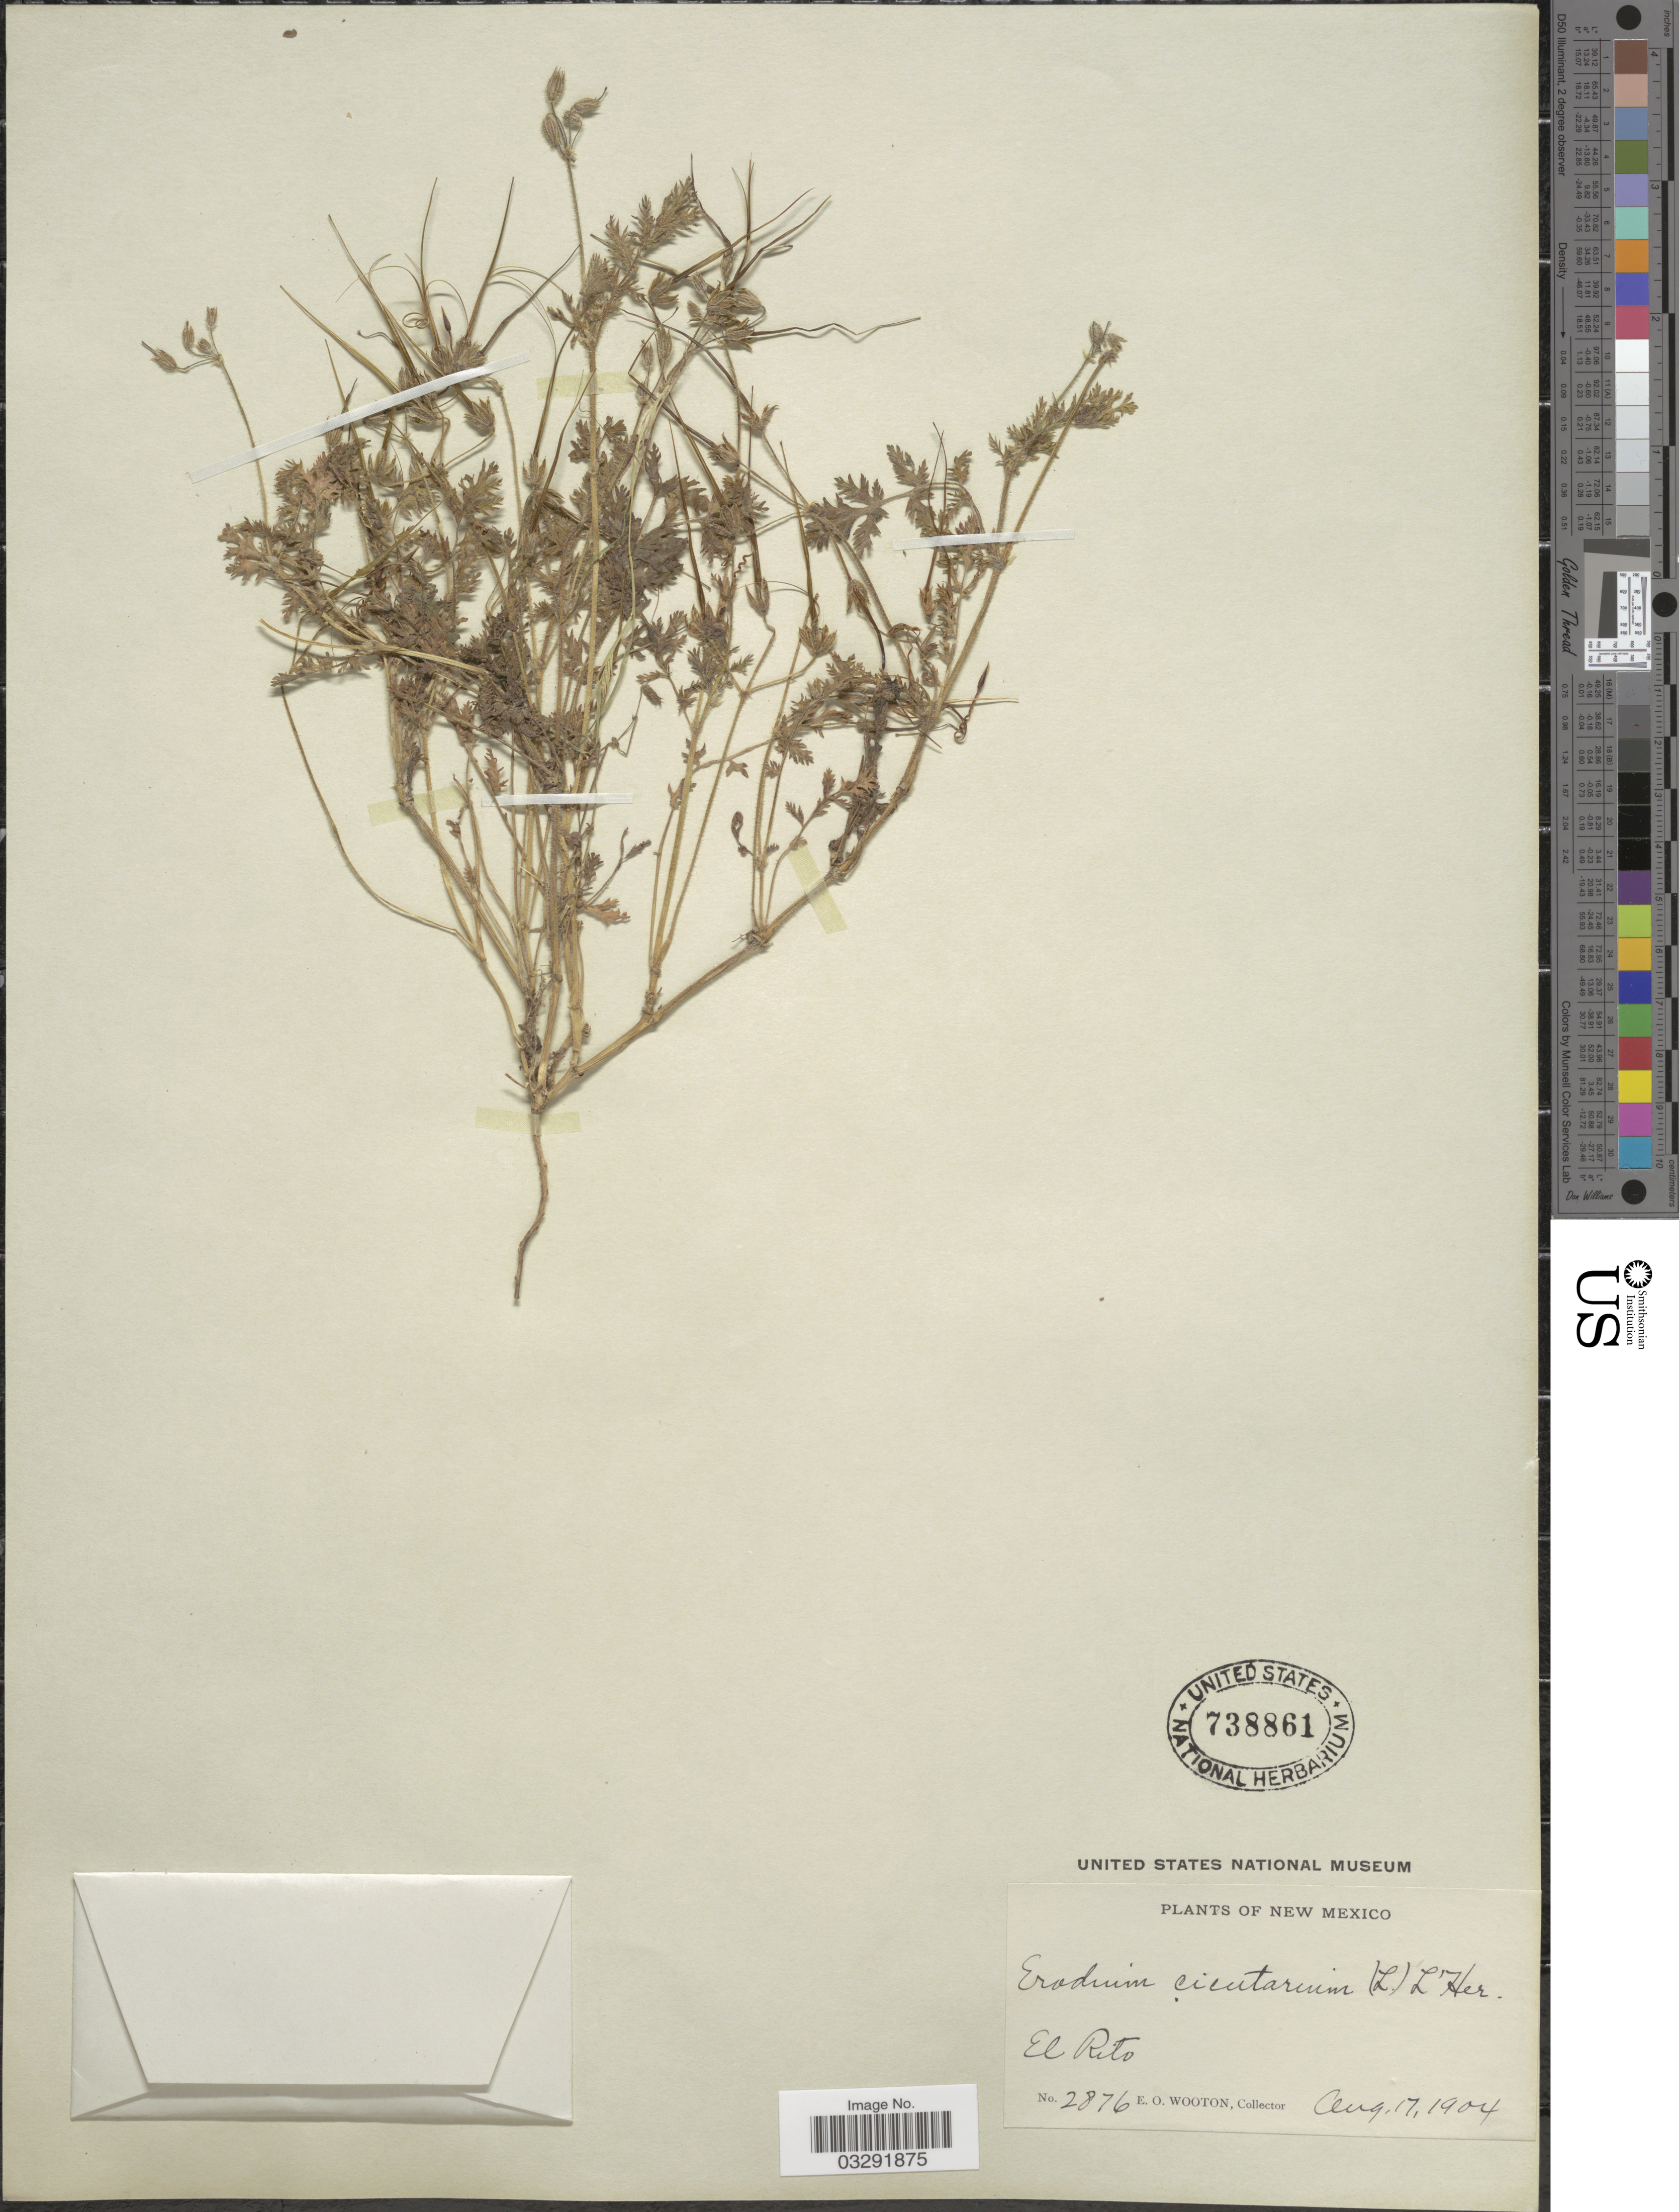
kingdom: Plantae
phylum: Tracheophyta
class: Magnoliopsida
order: Geraniales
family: Geraniaceae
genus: Erodium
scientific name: Erodium cicutarium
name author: (L.) L'Hér.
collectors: E. O. Wooton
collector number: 2876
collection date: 1904-08-17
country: United States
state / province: New Mexico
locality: El Rito.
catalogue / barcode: US 738861